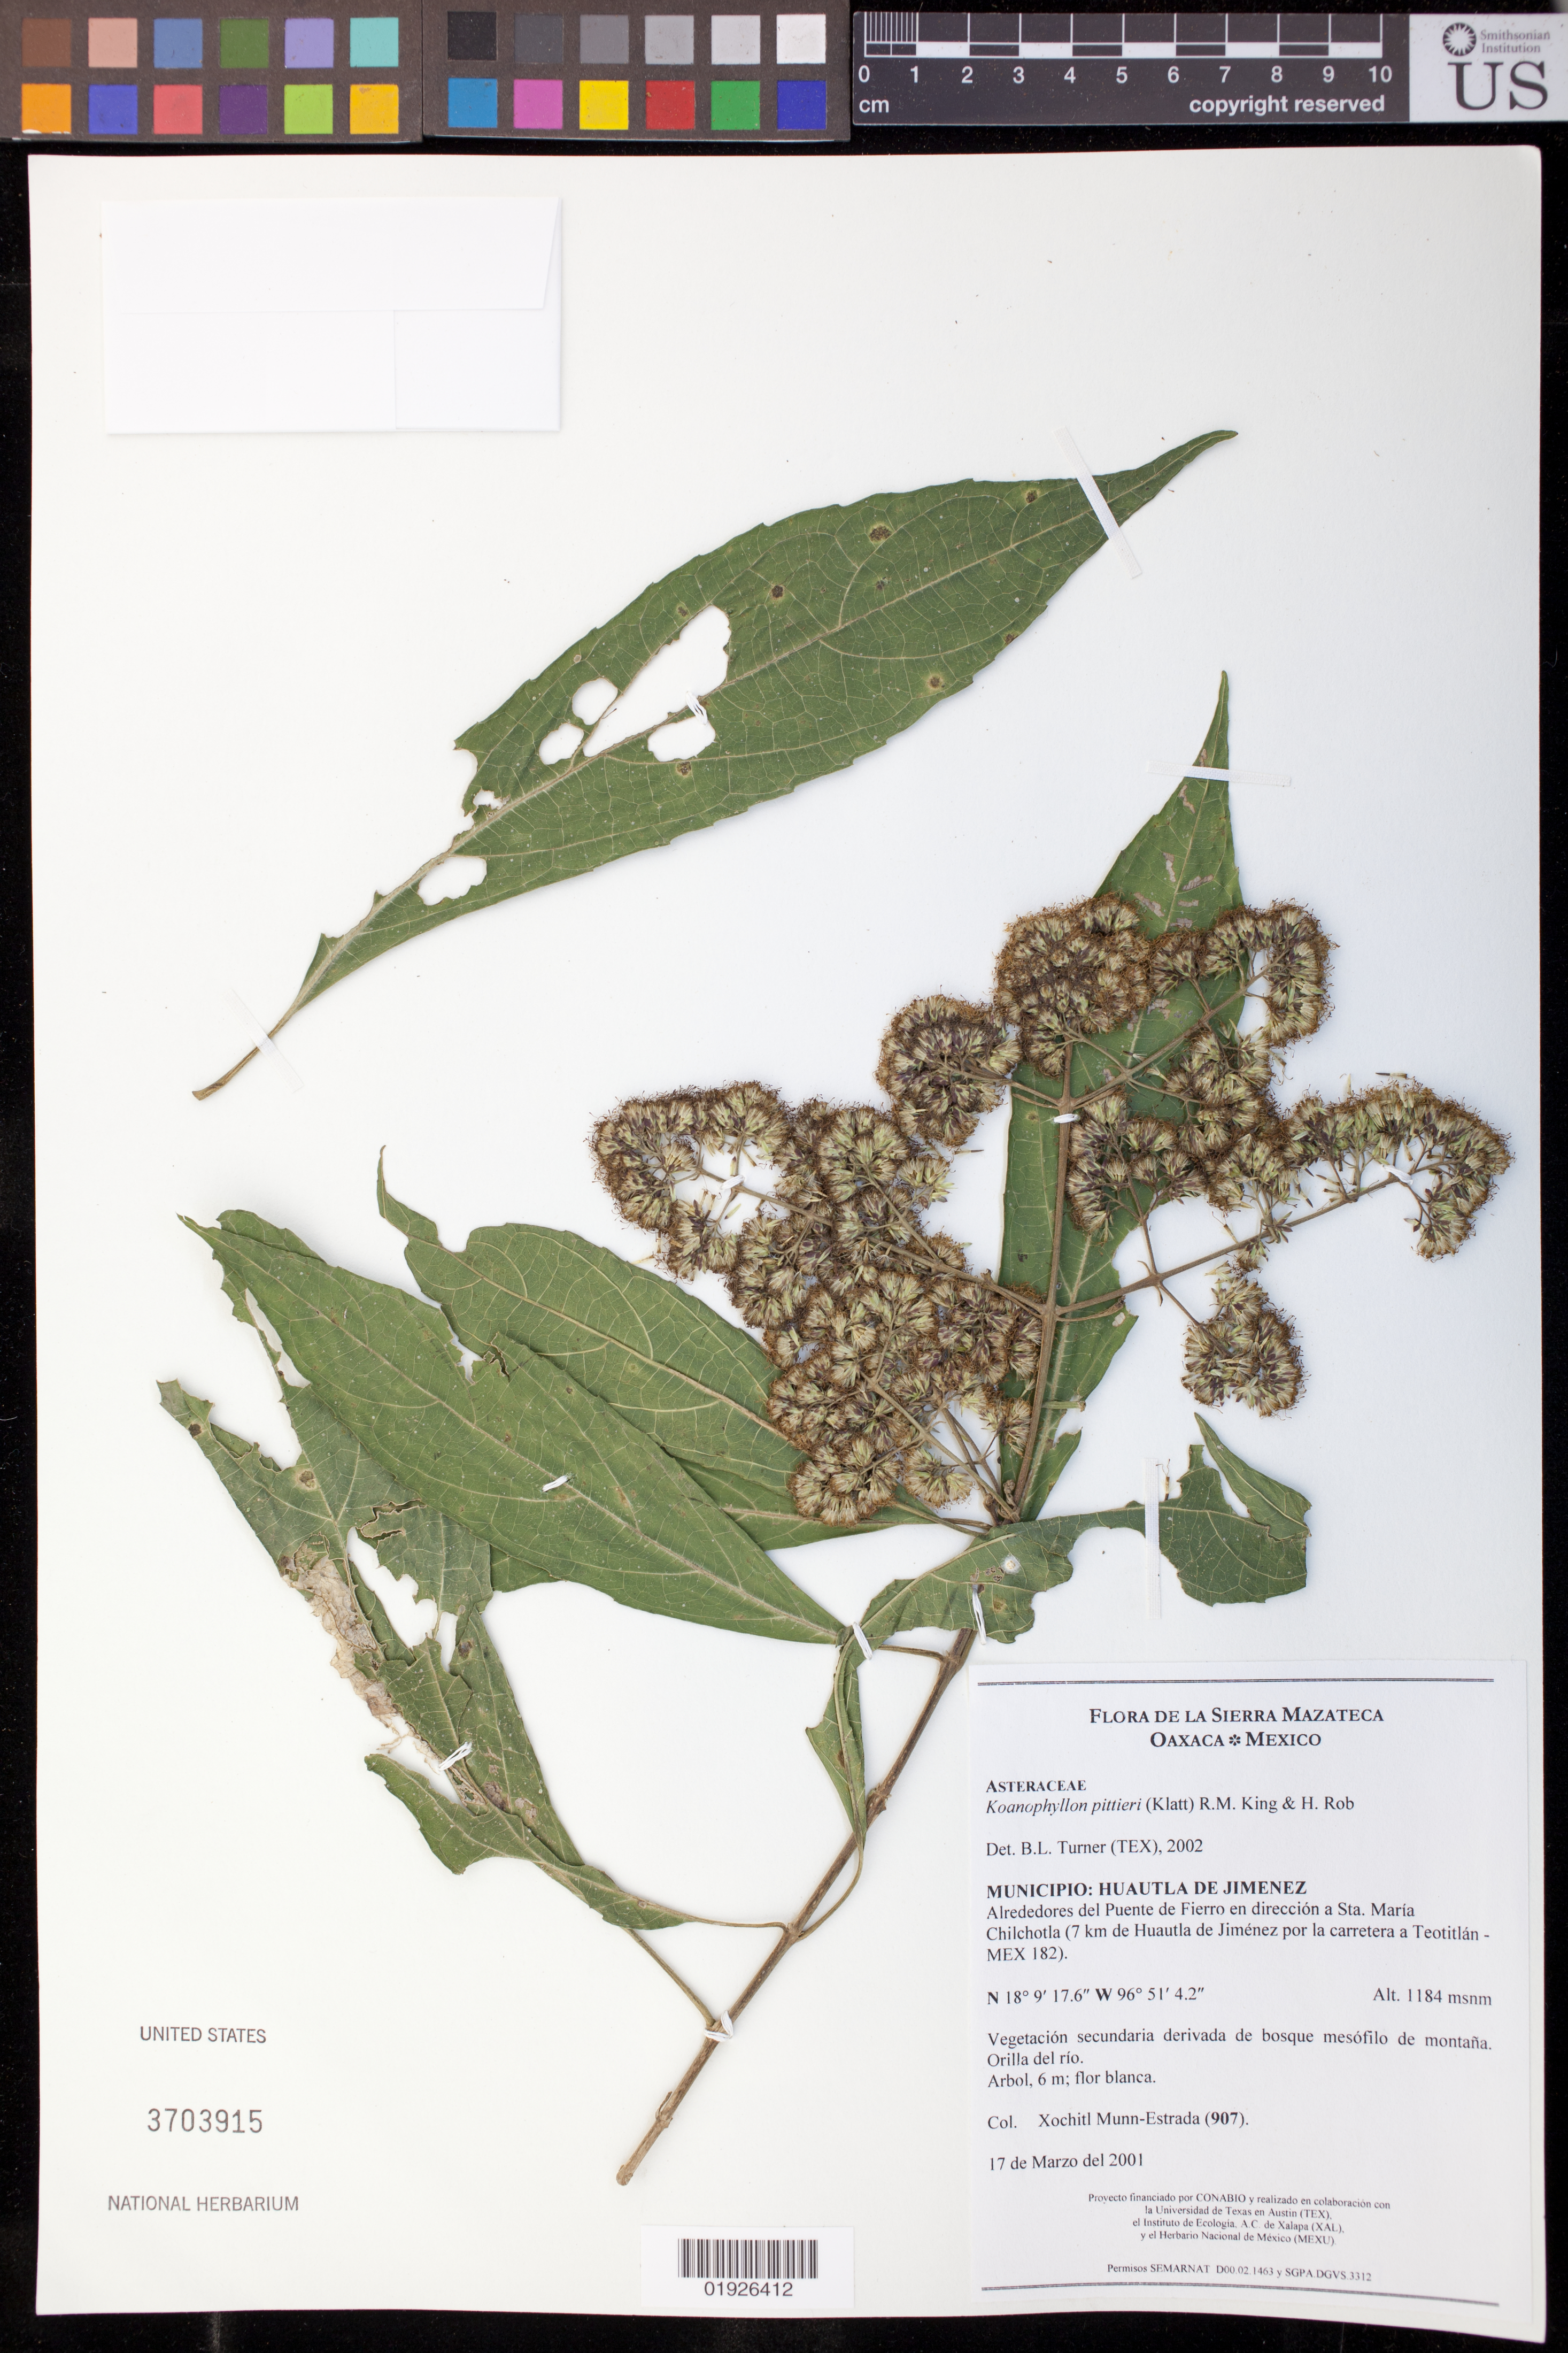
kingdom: Plantae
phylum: Tracheophyta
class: Magnoliopsida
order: Asterales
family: Asteraceae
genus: Koanophyllon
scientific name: Koanophyllon pittieri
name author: (Klatt) R.M. King & H. Rob.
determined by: Turner, B. L.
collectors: X. Munn-Estrada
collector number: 907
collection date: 2001-03-17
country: Mexico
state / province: Oaxaca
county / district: Huautla de Jimenez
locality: Alrededores del Puente de Fierro en direccion a Sta. Maria Chilchotla (7km de Huautla de Jimenez por la carretera a Teotitlan - MEX 182)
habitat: Vegetacion secundaria derivada de bosque mesofilo de montana. Orilla del rio.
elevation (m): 1184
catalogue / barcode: US 3703915